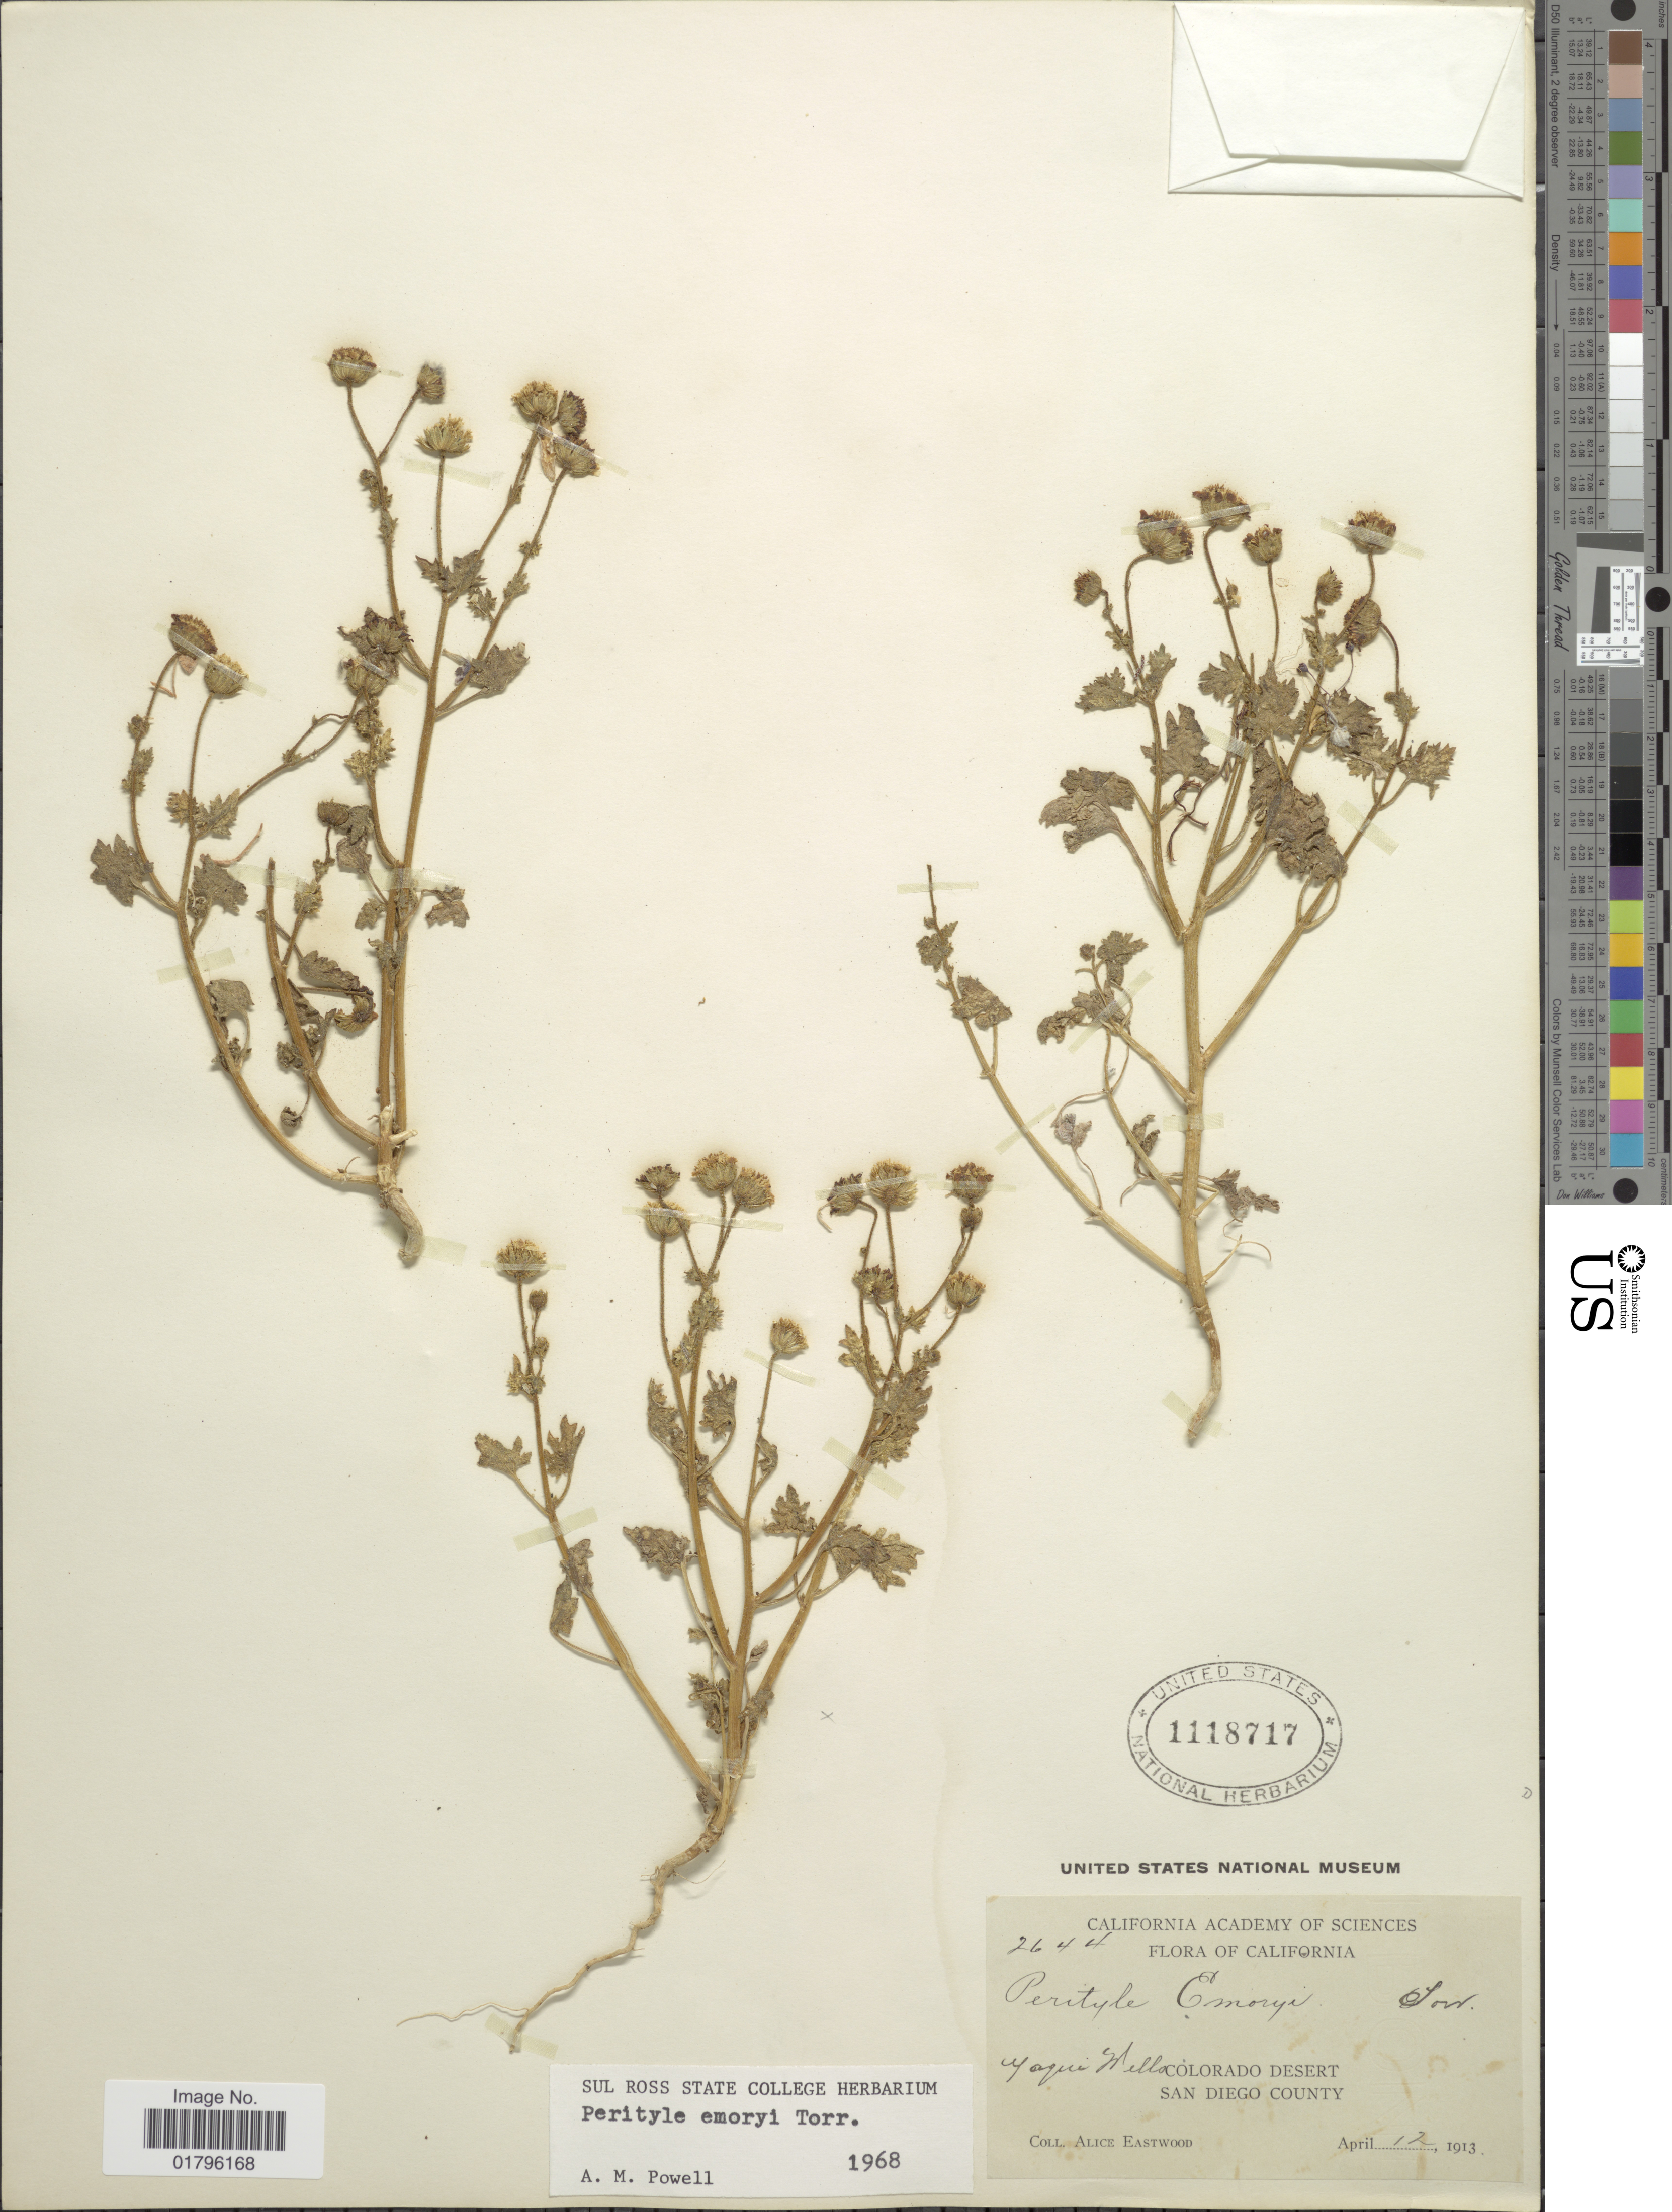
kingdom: Plantae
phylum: Tracheophyta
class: Magnoliopsida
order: Asterales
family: Asteraceae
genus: Perityle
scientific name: Perityle emoryi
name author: Torr.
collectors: A. Eastwood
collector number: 2644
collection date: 1913-04-12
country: United States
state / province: California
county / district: San Diego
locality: Yaqui Wells. Colorado Desert. San Diego County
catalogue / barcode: US 1118717